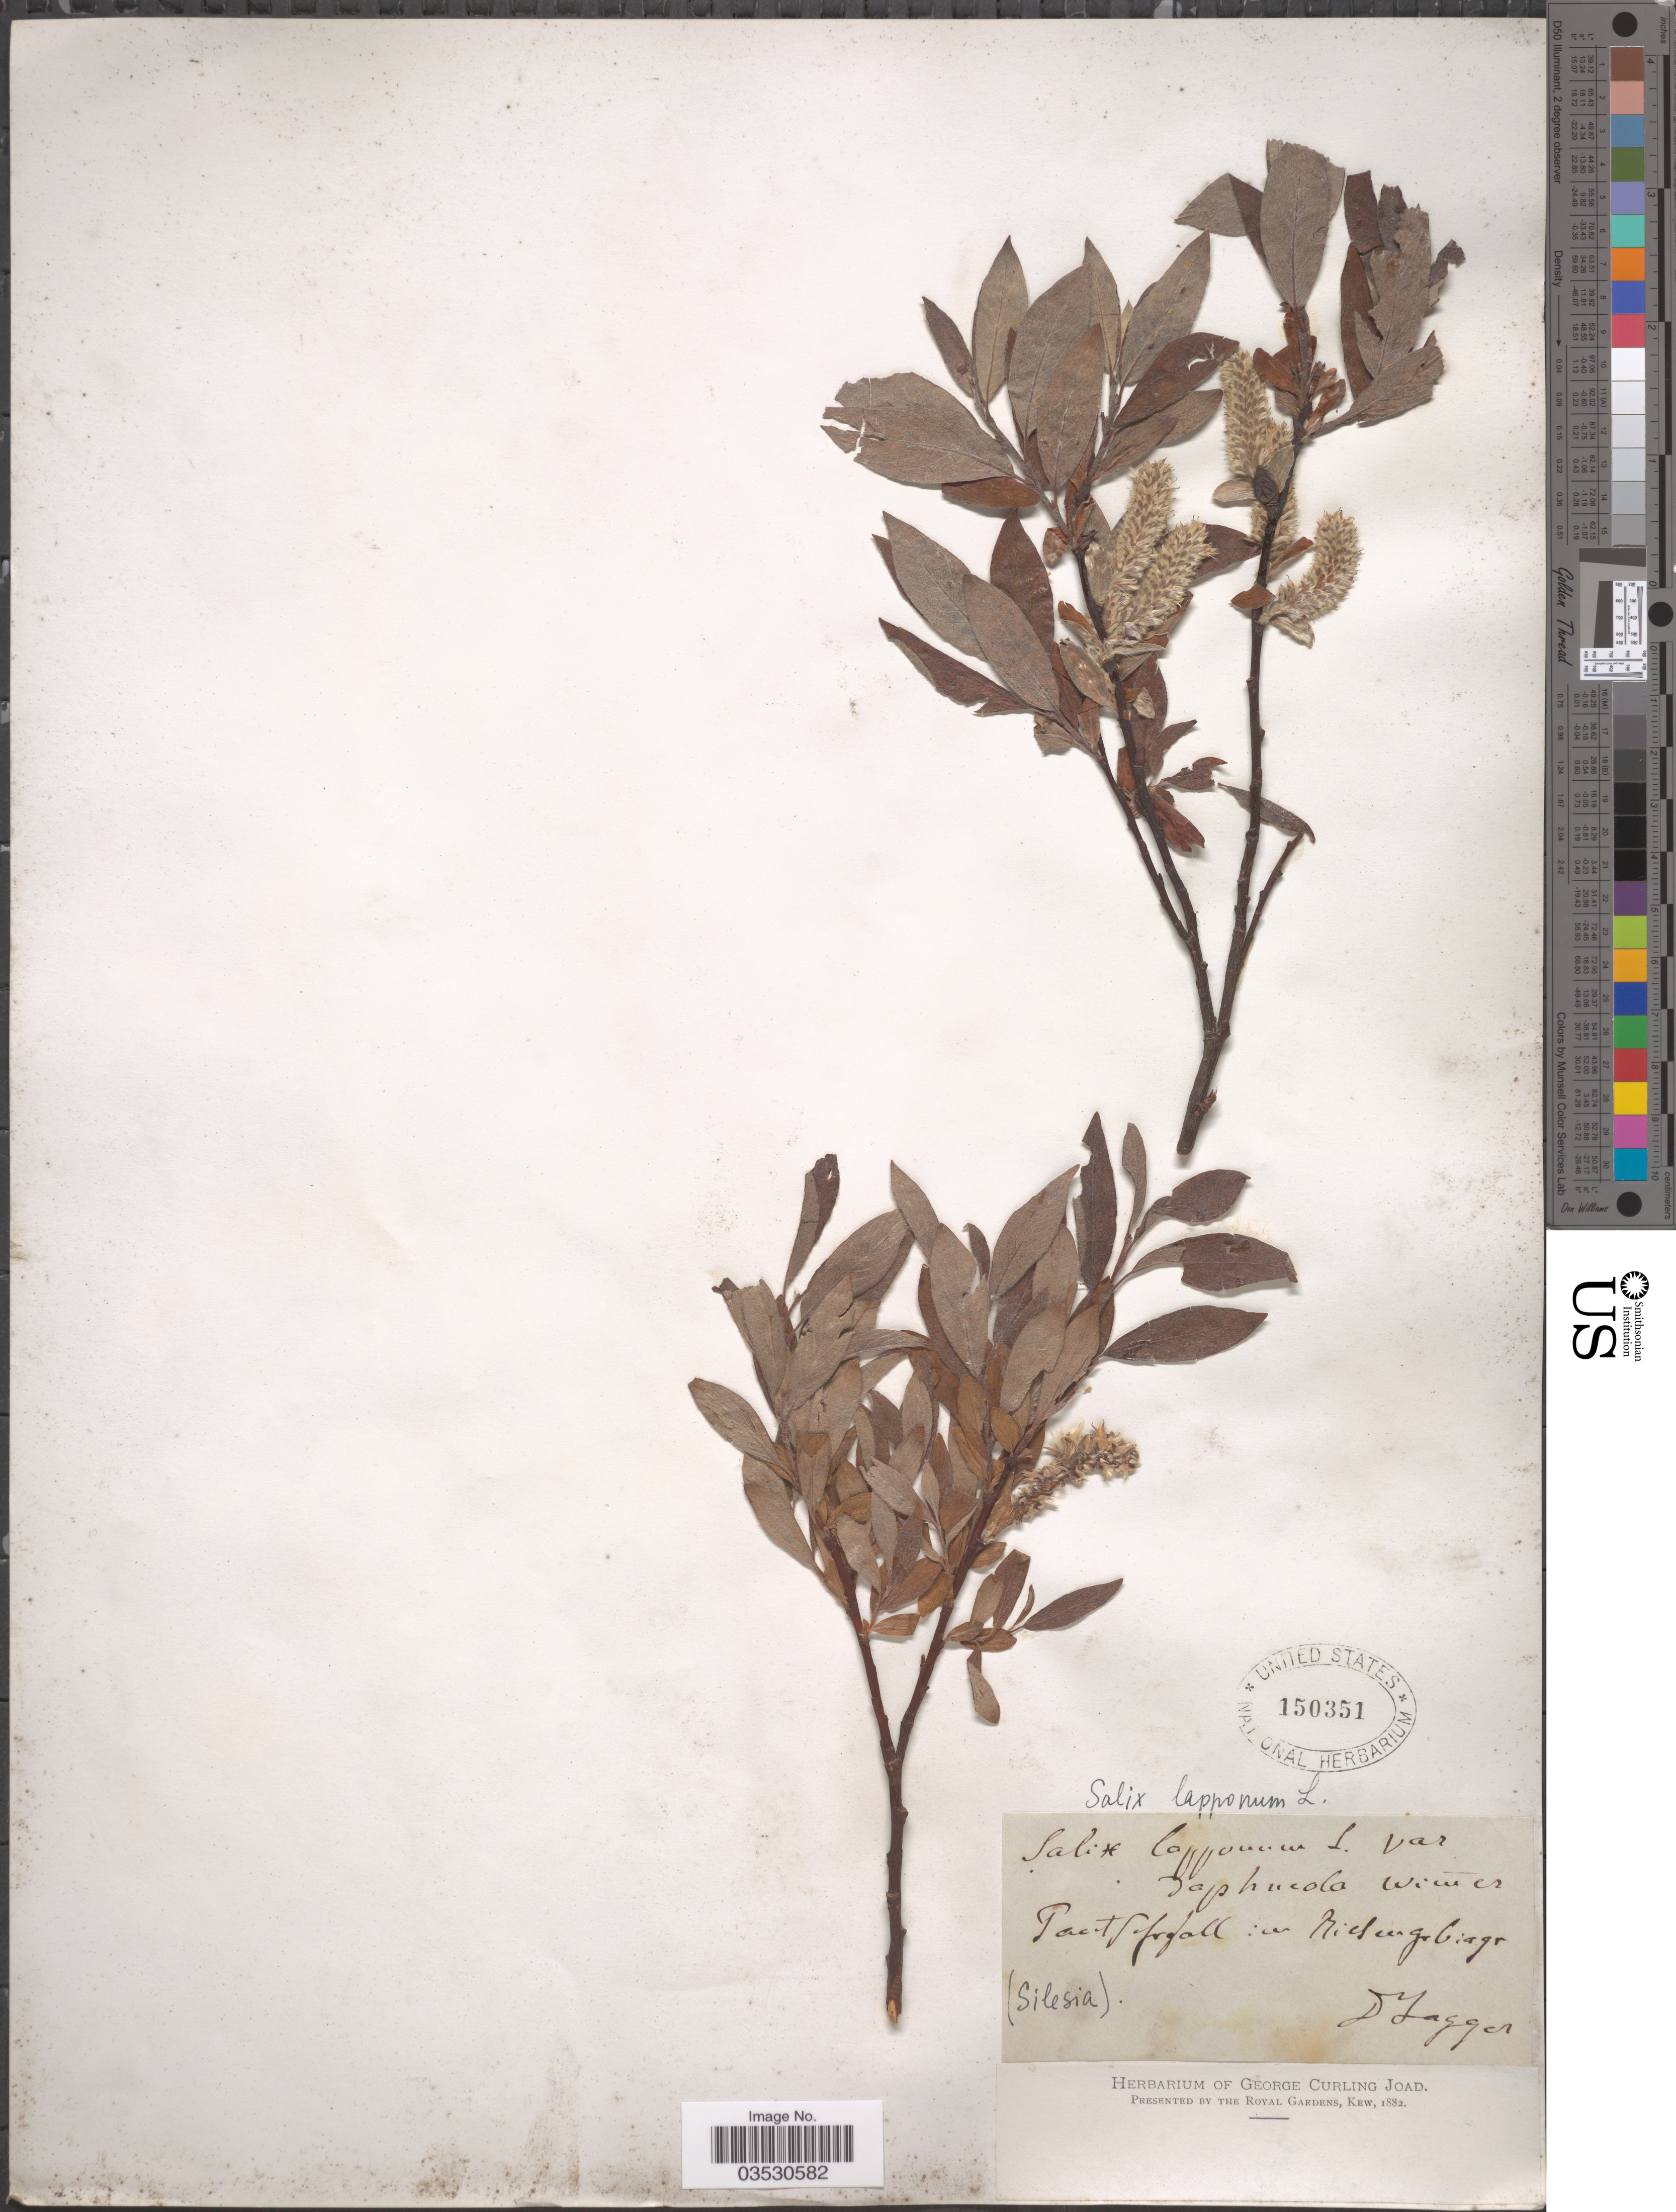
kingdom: Plantae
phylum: Tracheophyta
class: Magnoliopsida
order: Malpighiales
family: Salicaceae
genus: Salix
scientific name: Salix lapponum var. daphneola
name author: (Tausch) Wimm.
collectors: F. J. Lagger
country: Poland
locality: Pactfordall [interpreted] : an Riesengebirge. (Silesia).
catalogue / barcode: US 150351